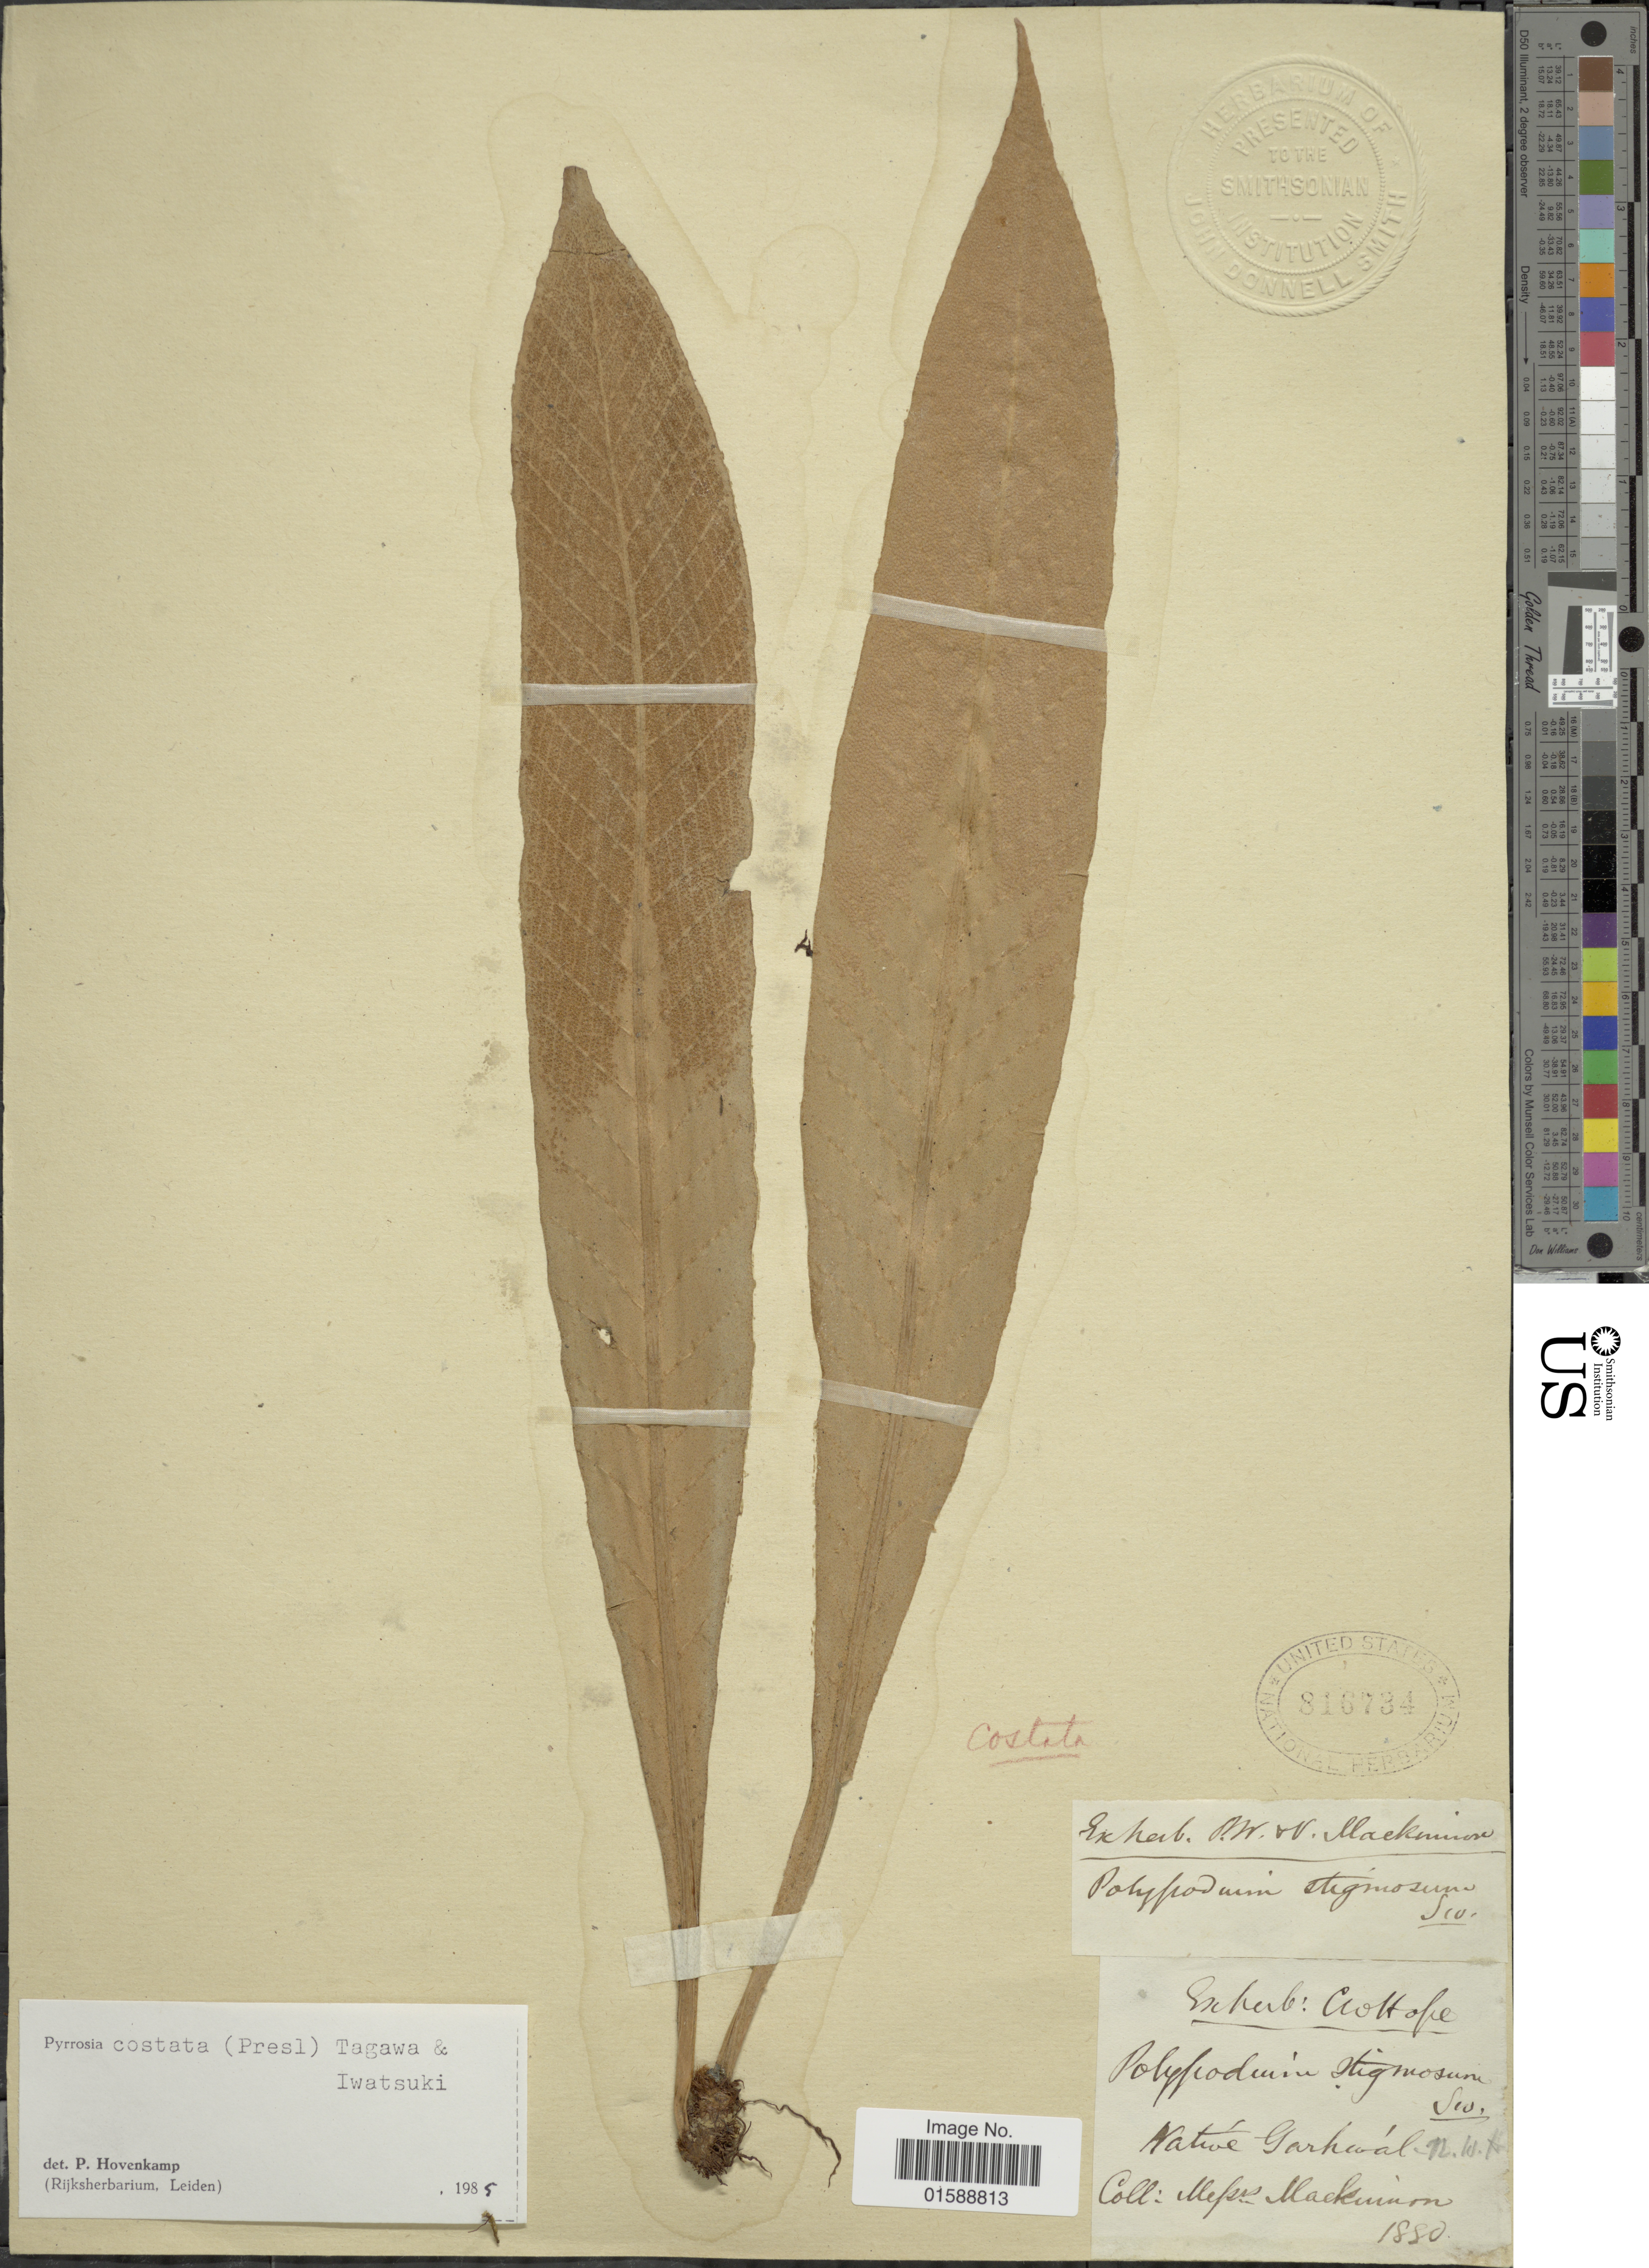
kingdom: Plantae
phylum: Tracheophyta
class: Polypodiopsida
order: Polypodiales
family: Polypodiaceae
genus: Pyrrosia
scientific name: Pyrrosia costata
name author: (Wall. ex C. Presl) Tagawa & K. Iwats.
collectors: M. Mackinnon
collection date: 1880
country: India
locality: Native Garwhal, N. W. H.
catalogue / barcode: US 816734